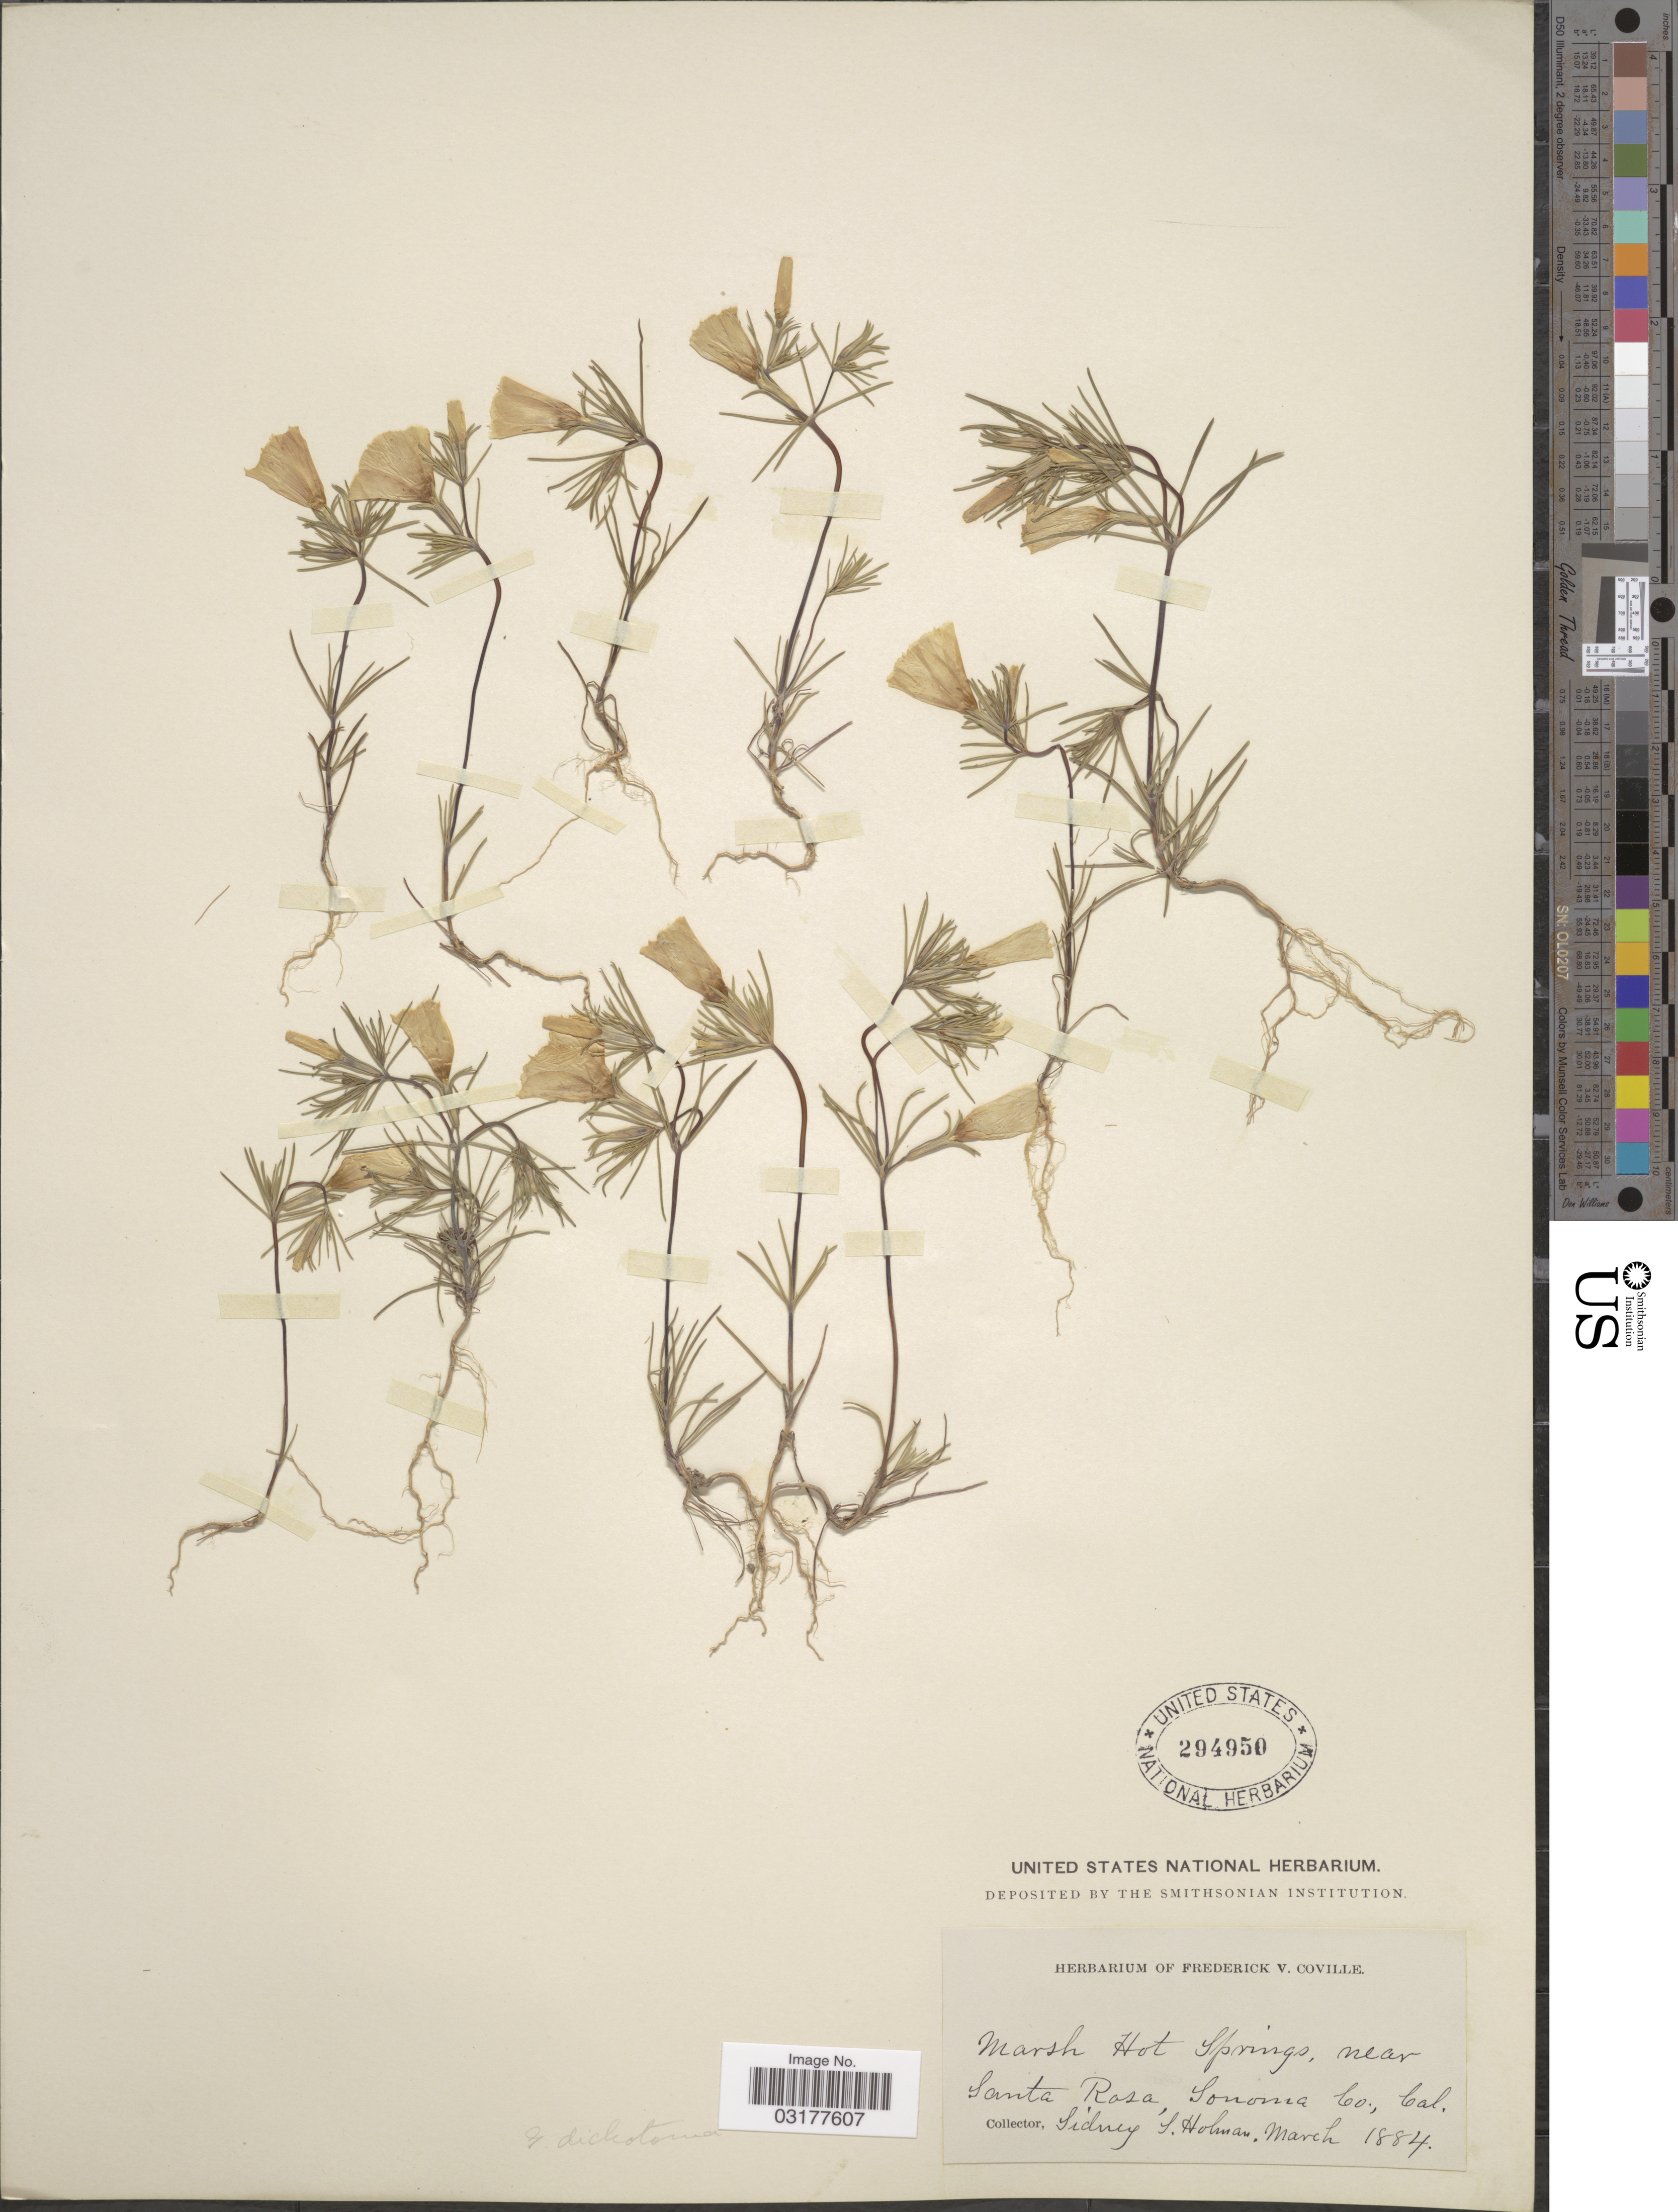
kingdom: Plantae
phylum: Tracheophyta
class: Magnoliopsida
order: Ericales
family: Polemoniaceae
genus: Linanthus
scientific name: Linanthus dichotomus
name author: Benth.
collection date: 1884-03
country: United States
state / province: California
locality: Santa Rosa, Sononia Co., Cal.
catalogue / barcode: US 294950